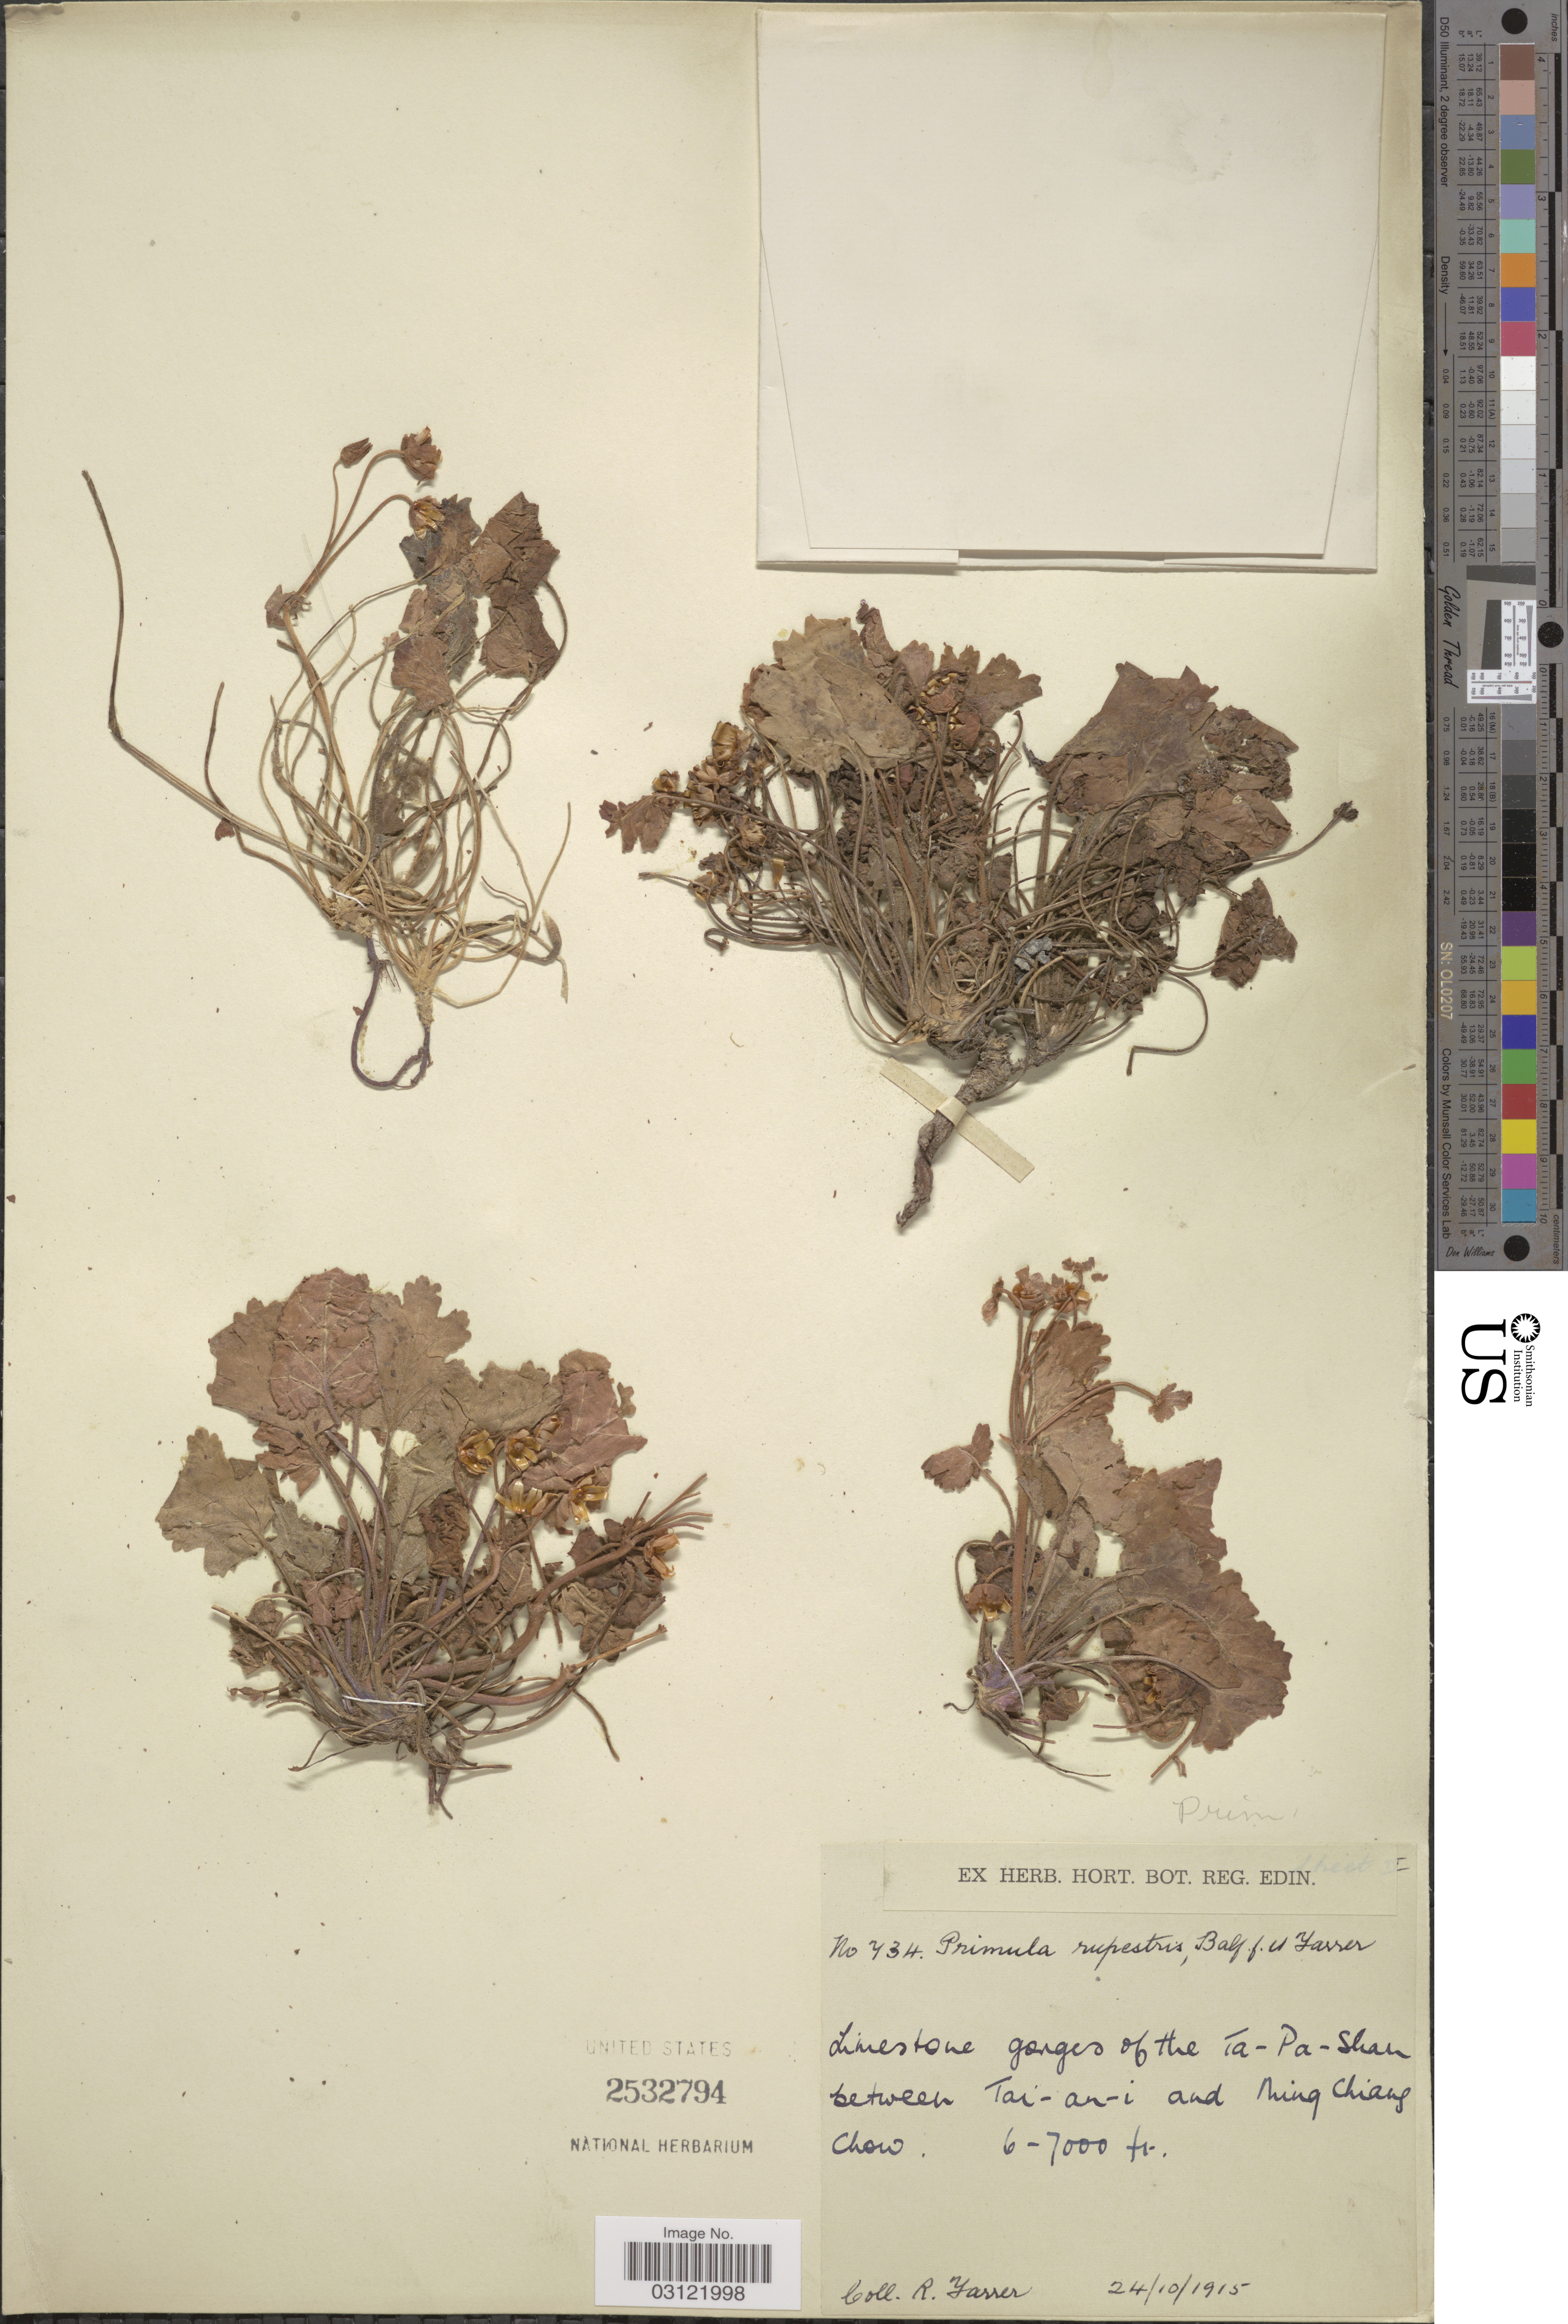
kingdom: Plantae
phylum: Tracheophyta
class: Magnoliopsida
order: Ericales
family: Primulaceae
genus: Primula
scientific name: Primula rupestris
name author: Balf. f. & Farrer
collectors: R. Yasser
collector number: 434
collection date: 1915-10-24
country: China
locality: Limestone gorges of the Ta-Pa-Shan between Tai-an-i and Ming Chiang Chow.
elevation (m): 1829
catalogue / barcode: US 2532794